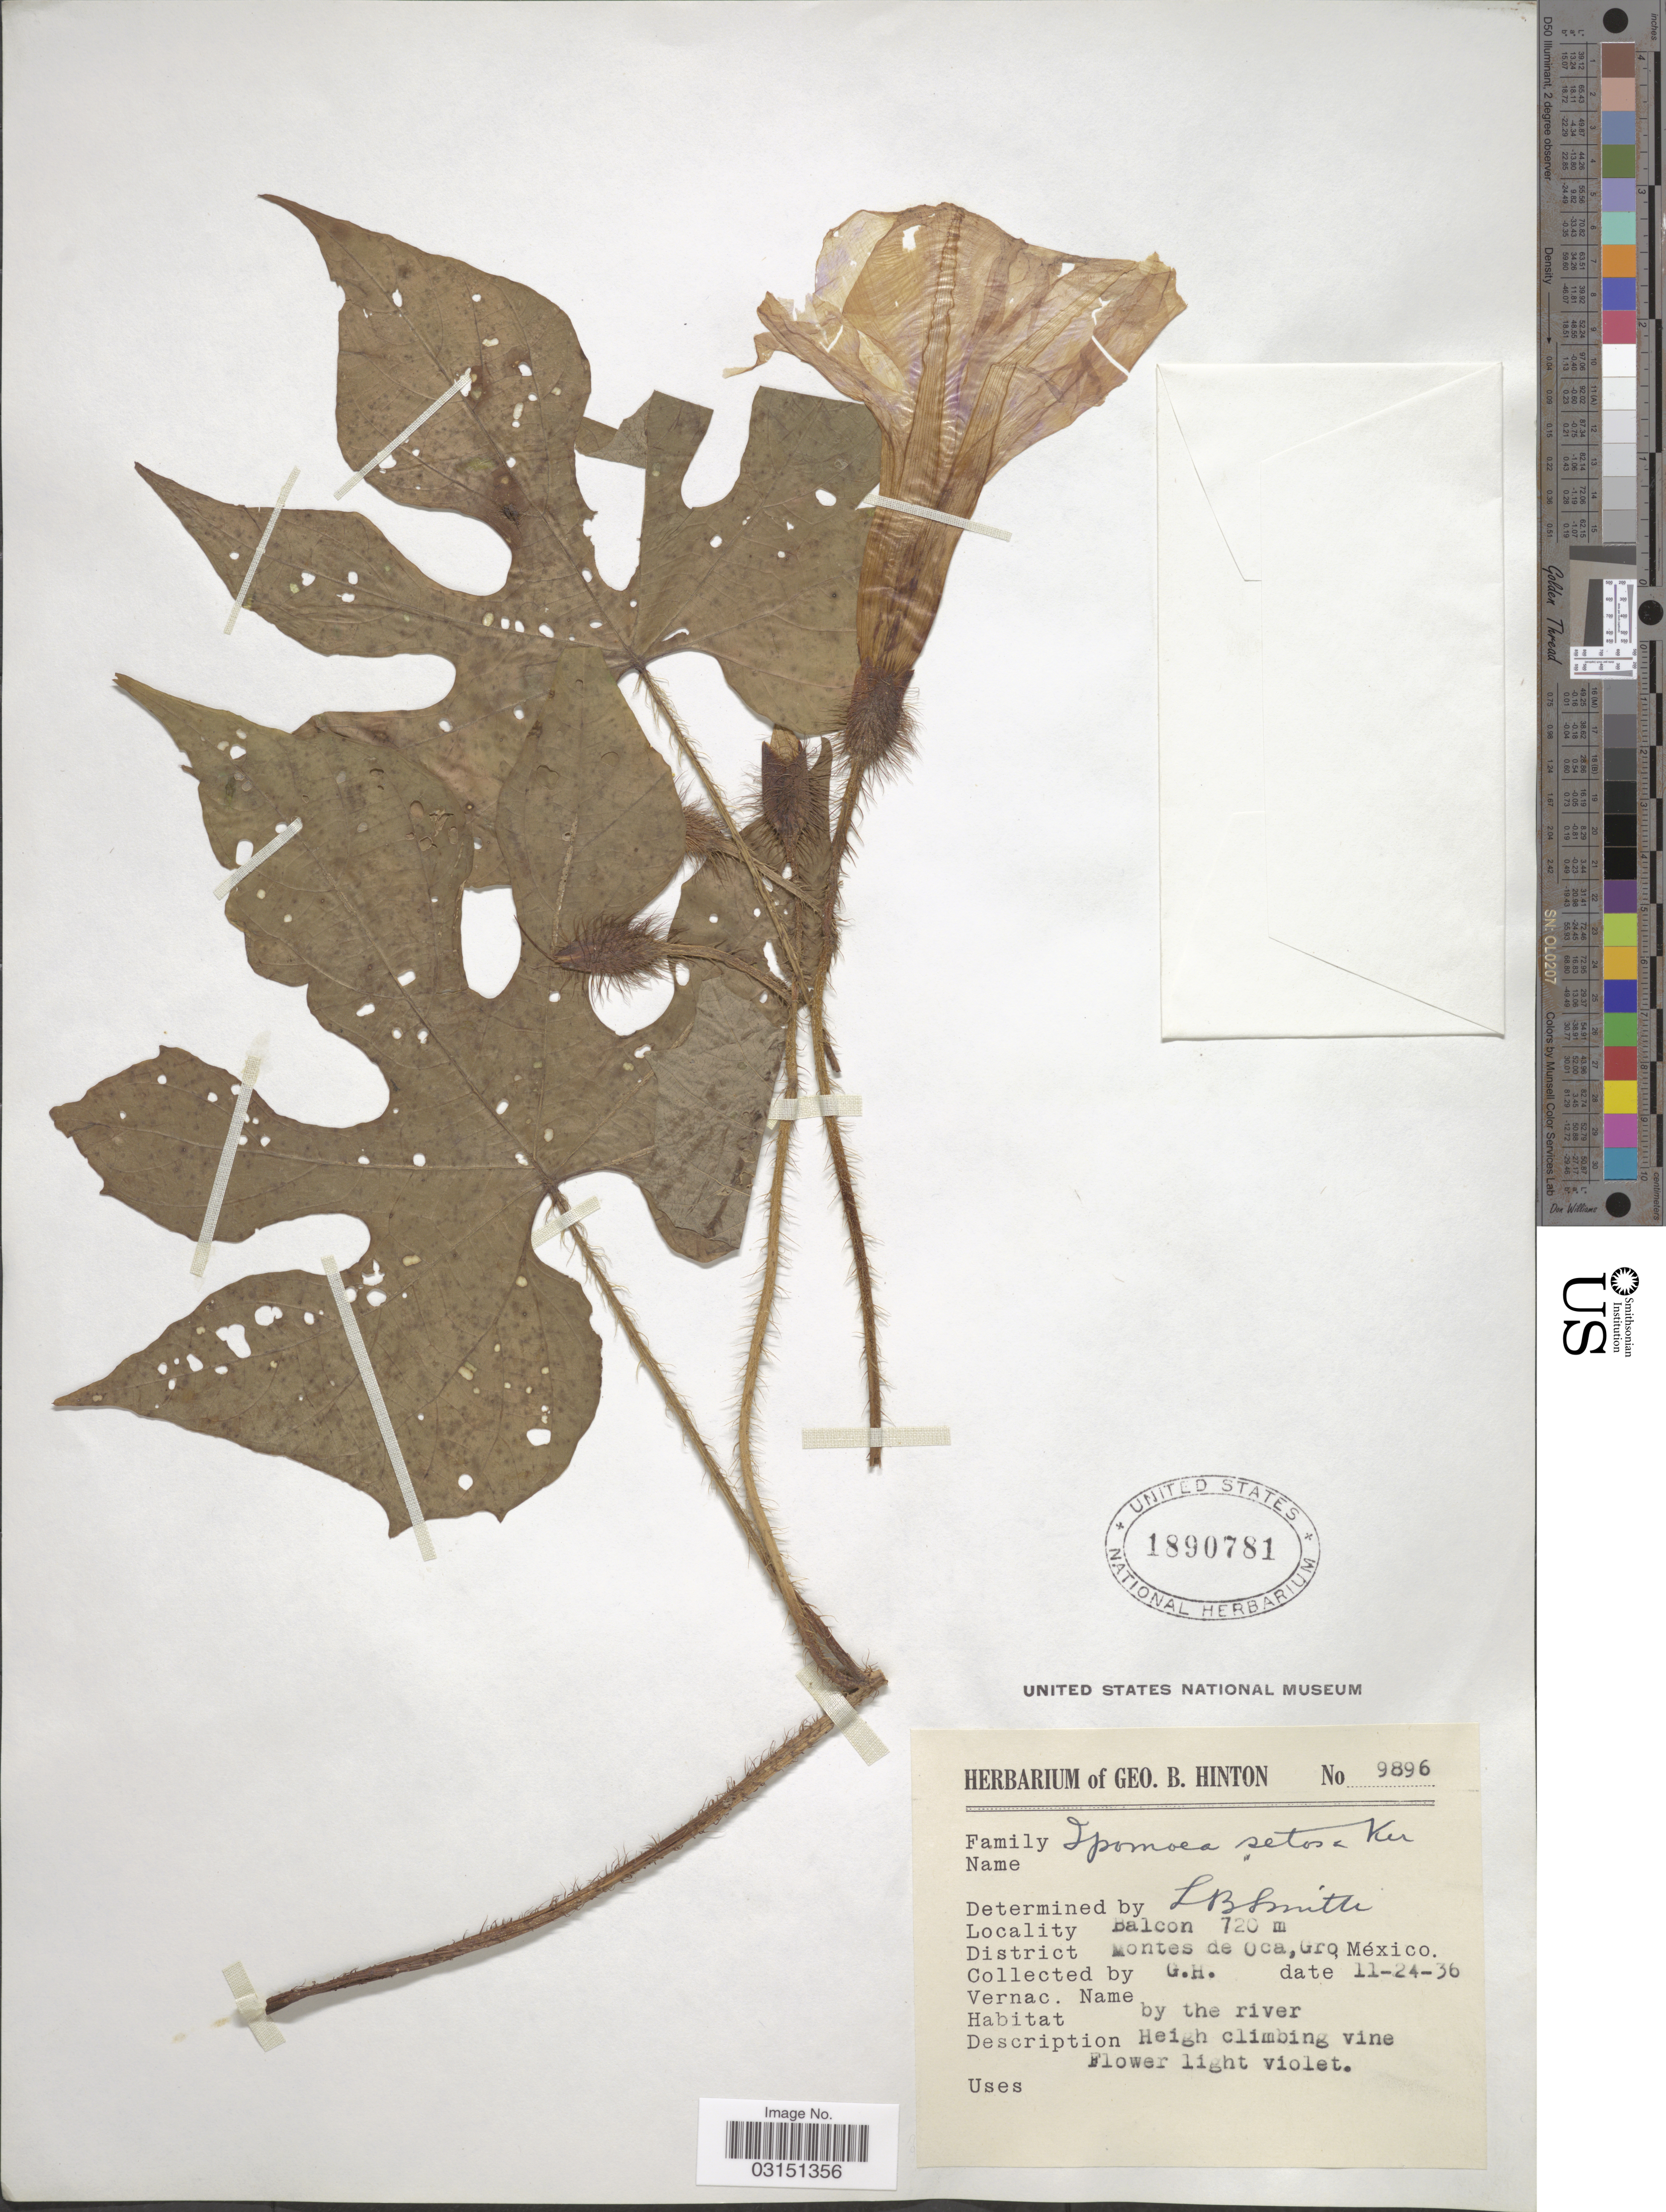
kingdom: Plantae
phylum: Tracheophyta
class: Magnoliopsida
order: Solanales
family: Convolvulaceae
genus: Ipomoea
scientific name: Ipomoea setosa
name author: Ker Gawl.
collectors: G. B. Hinton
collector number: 9896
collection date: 1936-11-24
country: Mexico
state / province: Guerrero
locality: Balcon. District Montes de Oca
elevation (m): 720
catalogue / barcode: US 1890781